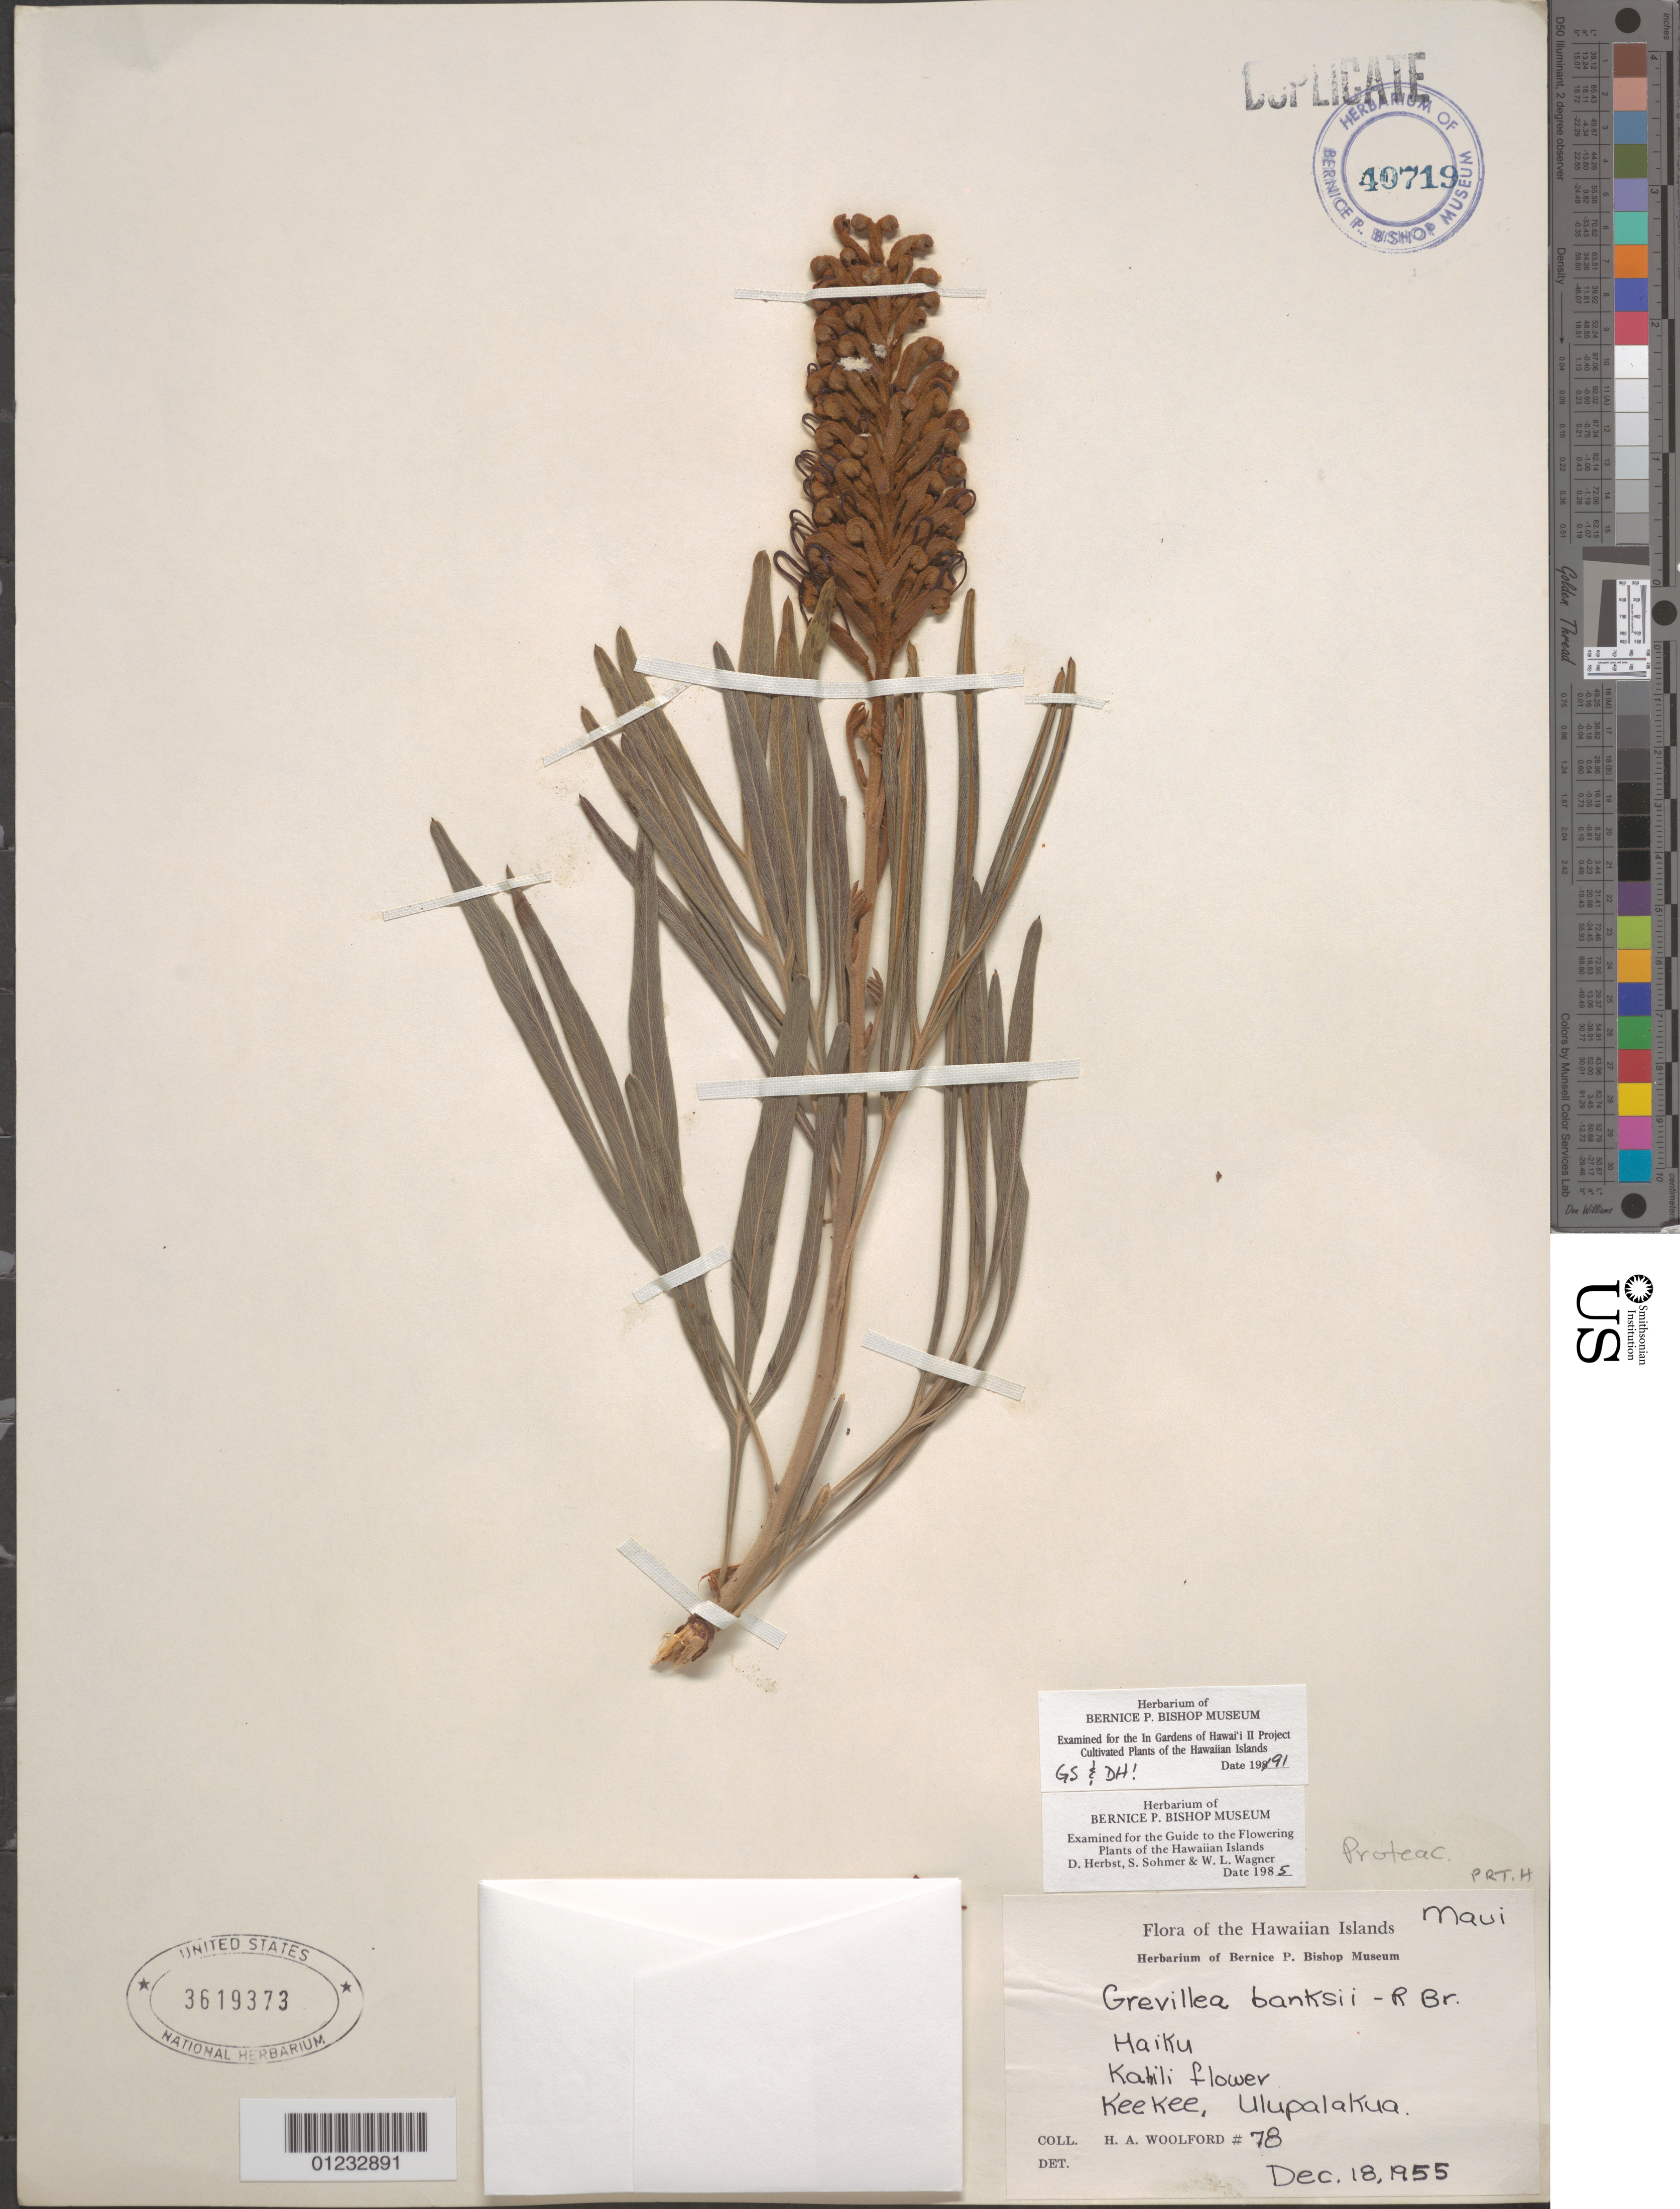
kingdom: Plantae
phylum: Tracheophyta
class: Magnoliopsida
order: Proteales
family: Proteaceae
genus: Grevillea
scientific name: Grevillea banksii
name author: R. Br.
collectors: H. Woolford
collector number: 78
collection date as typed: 18 Dec 1955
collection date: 1955-12-18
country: United States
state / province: Hawaii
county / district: Maui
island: Maui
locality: Kee Kee, Ulupalakua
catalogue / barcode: US 3619373